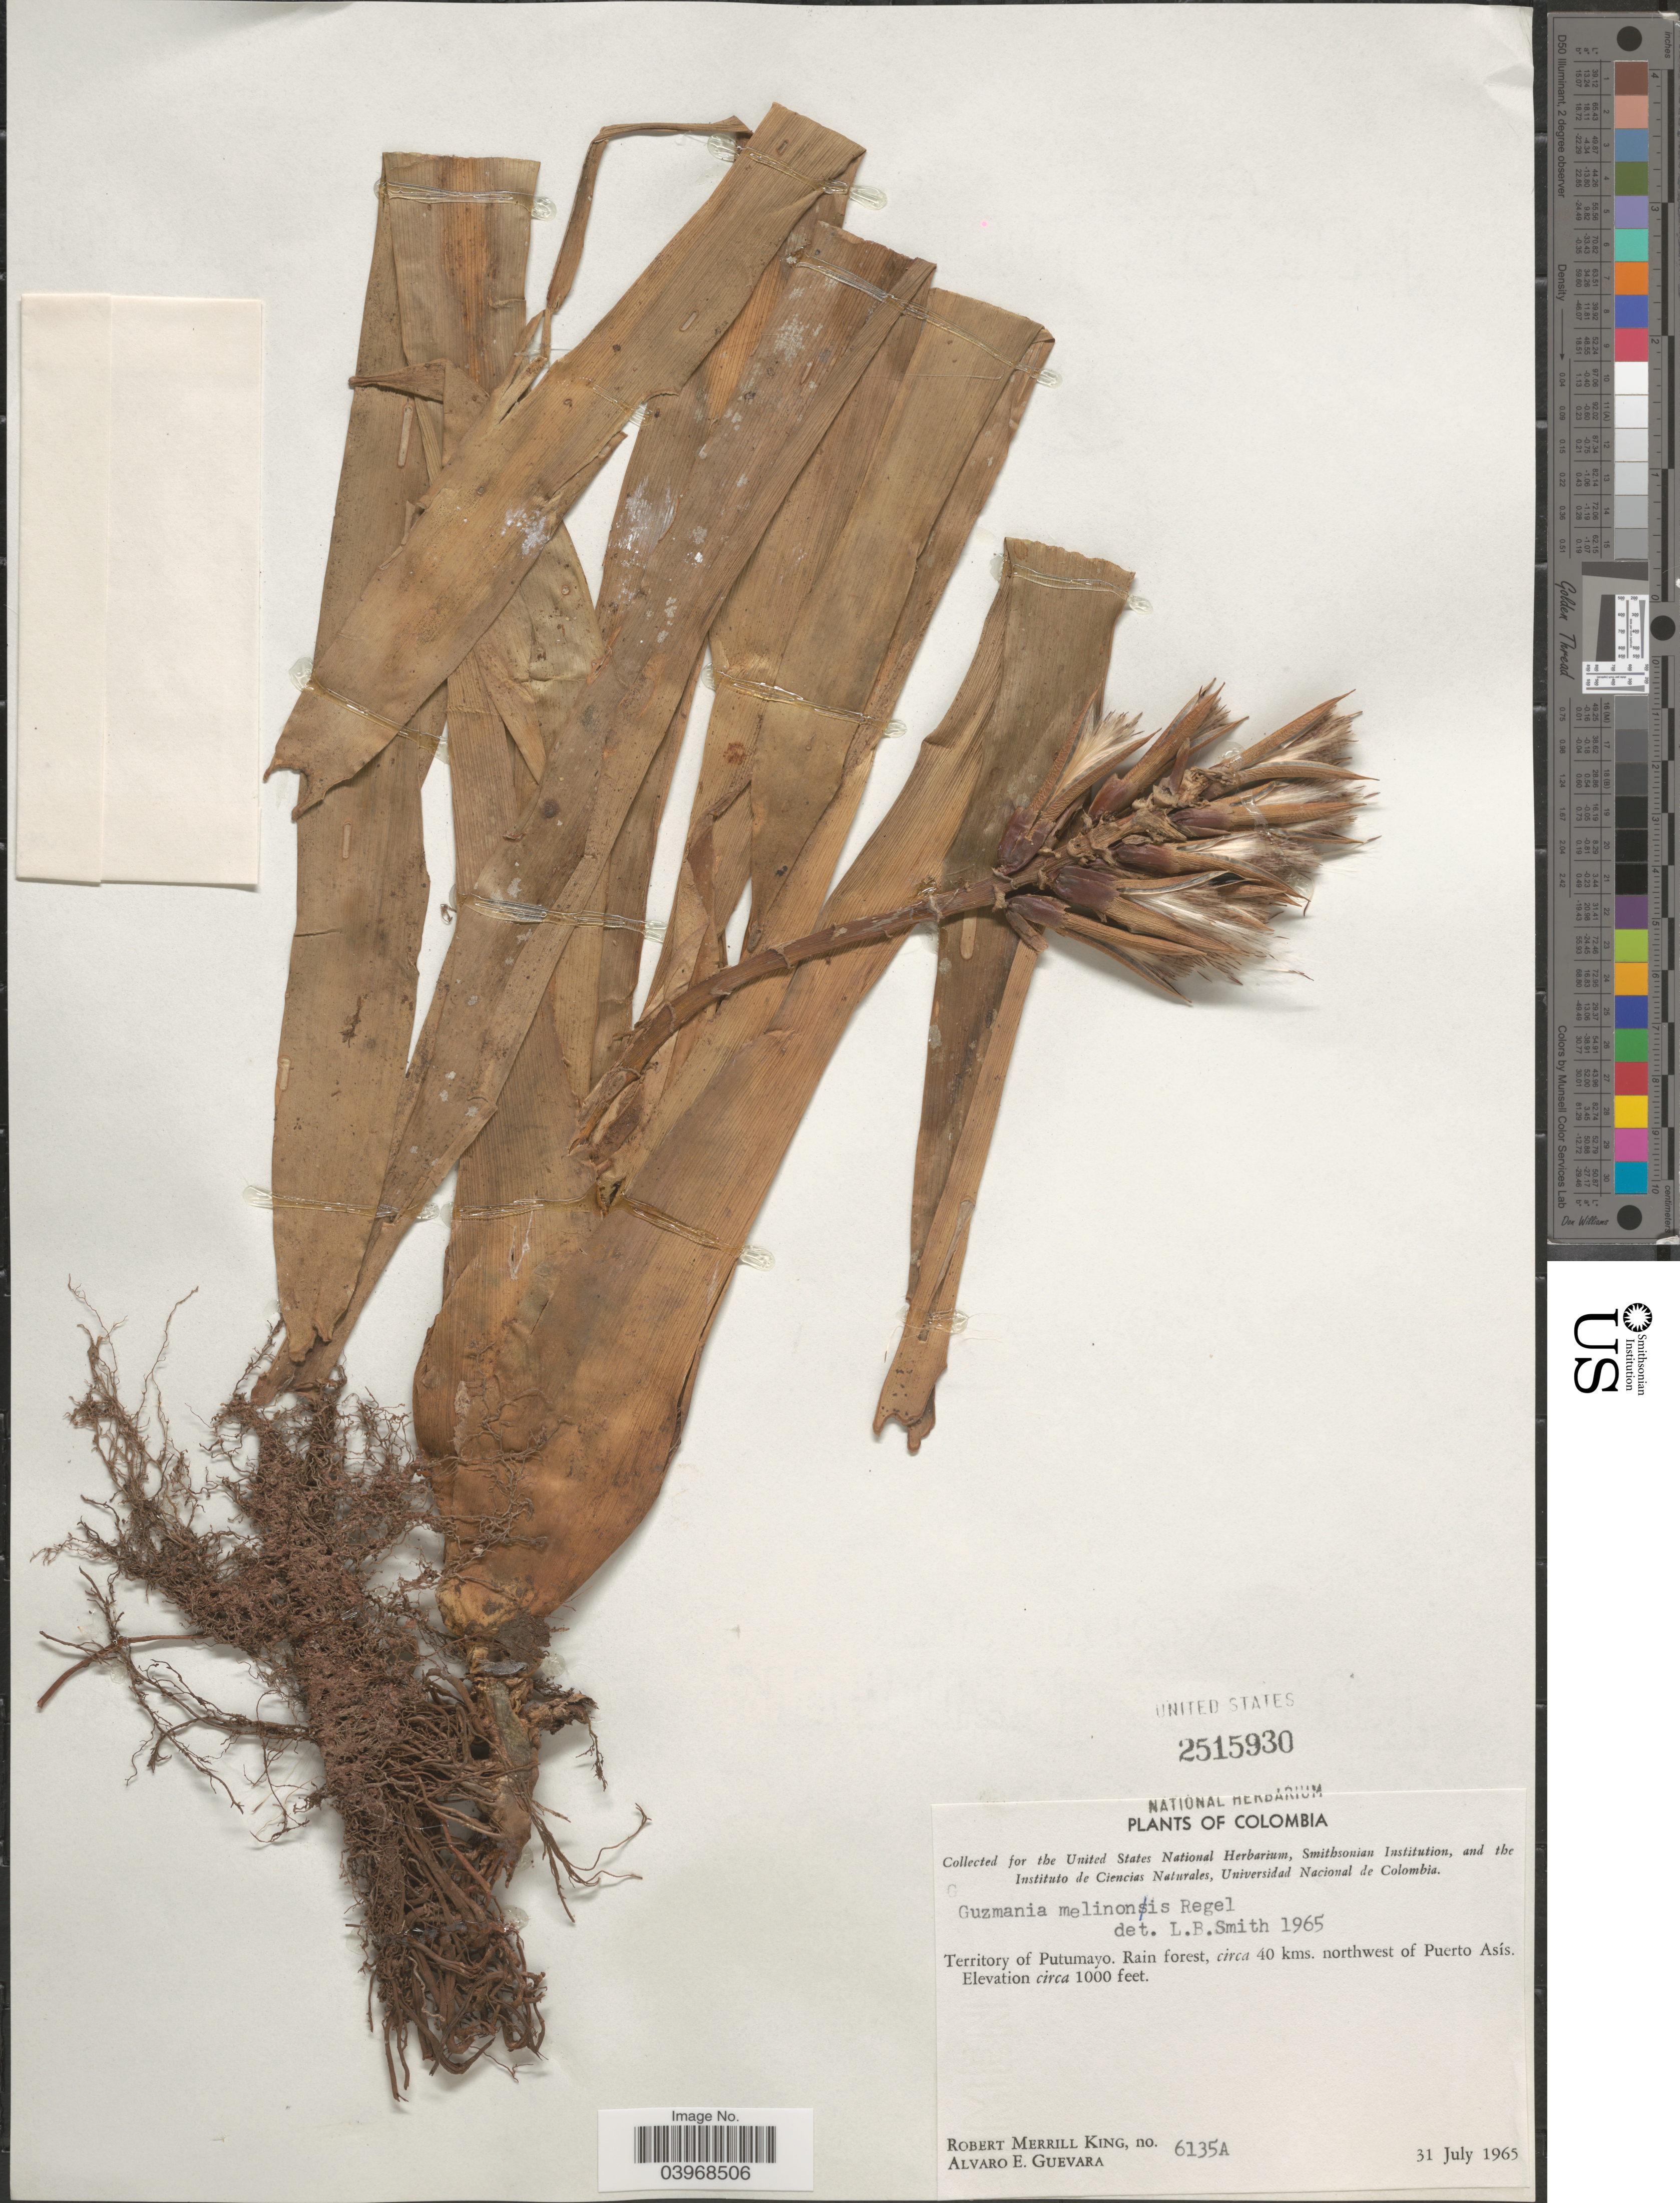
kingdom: Plantae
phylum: Tracheophyta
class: Liliopsida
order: Poales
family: Bromeliaceae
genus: Guzmania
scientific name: Guzmania melinonis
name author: Regel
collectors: R. M. King & A. E. Guevara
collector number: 6135A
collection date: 1965-07-31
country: Colombia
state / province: Putumayo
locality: Territory Putumayo. Rain forest, circa 40 kms. northwest of Puerto Asís.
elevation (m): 305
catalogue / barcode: US 2515930